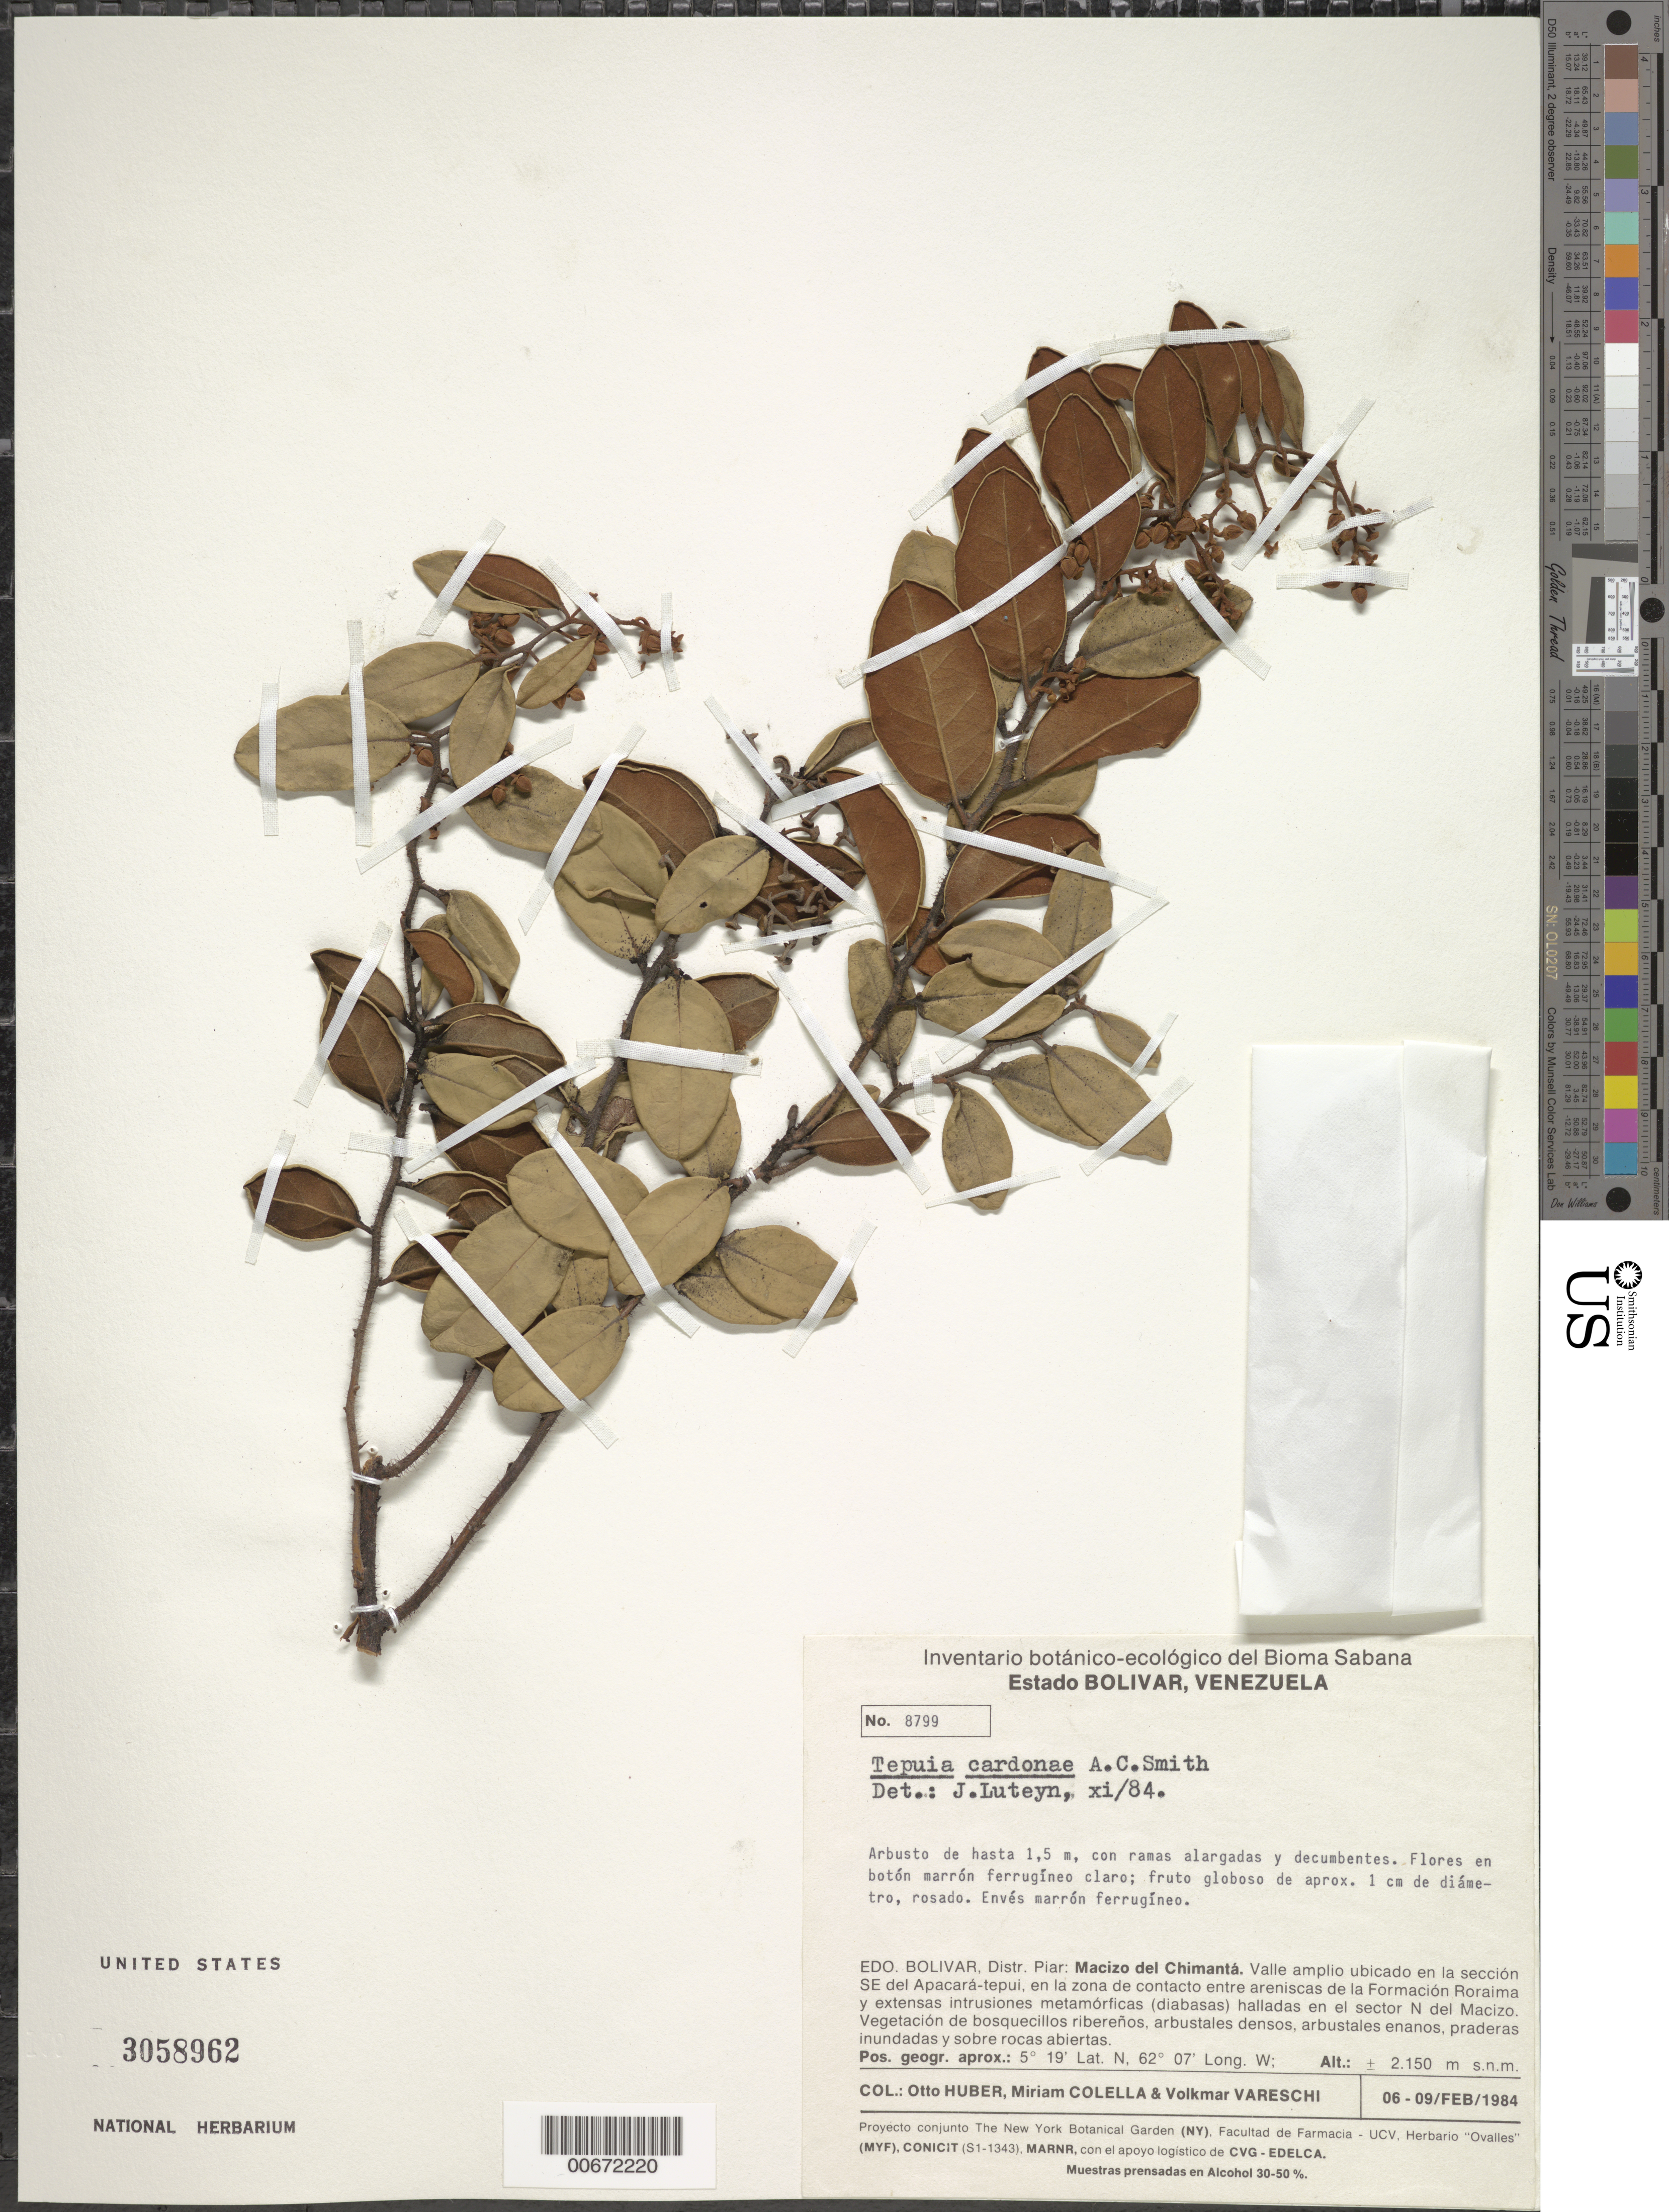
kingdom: Plantae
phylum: Tracheophyta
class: Magnoliopsida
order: Ericales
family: Ericaceae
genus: Tepuia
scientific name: Tepuia cardonae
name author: A.C. Sm.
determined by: Luteyn, J. L.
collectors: O. Huber, M. Colella & V. Vareschi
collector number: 8799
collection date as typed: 6-Feb-85 to 8-Feb-85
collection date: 1985-02-06/1985-02-08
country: Venezuela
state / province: Bolívar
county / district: Piar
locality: Macizo del Chimantá, sector SE del Apacará-tepuí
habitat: Vegetation de bosquecillos ribereños, arabustales densos, arbustales enanos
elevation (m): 2150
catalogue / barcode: US 3058962